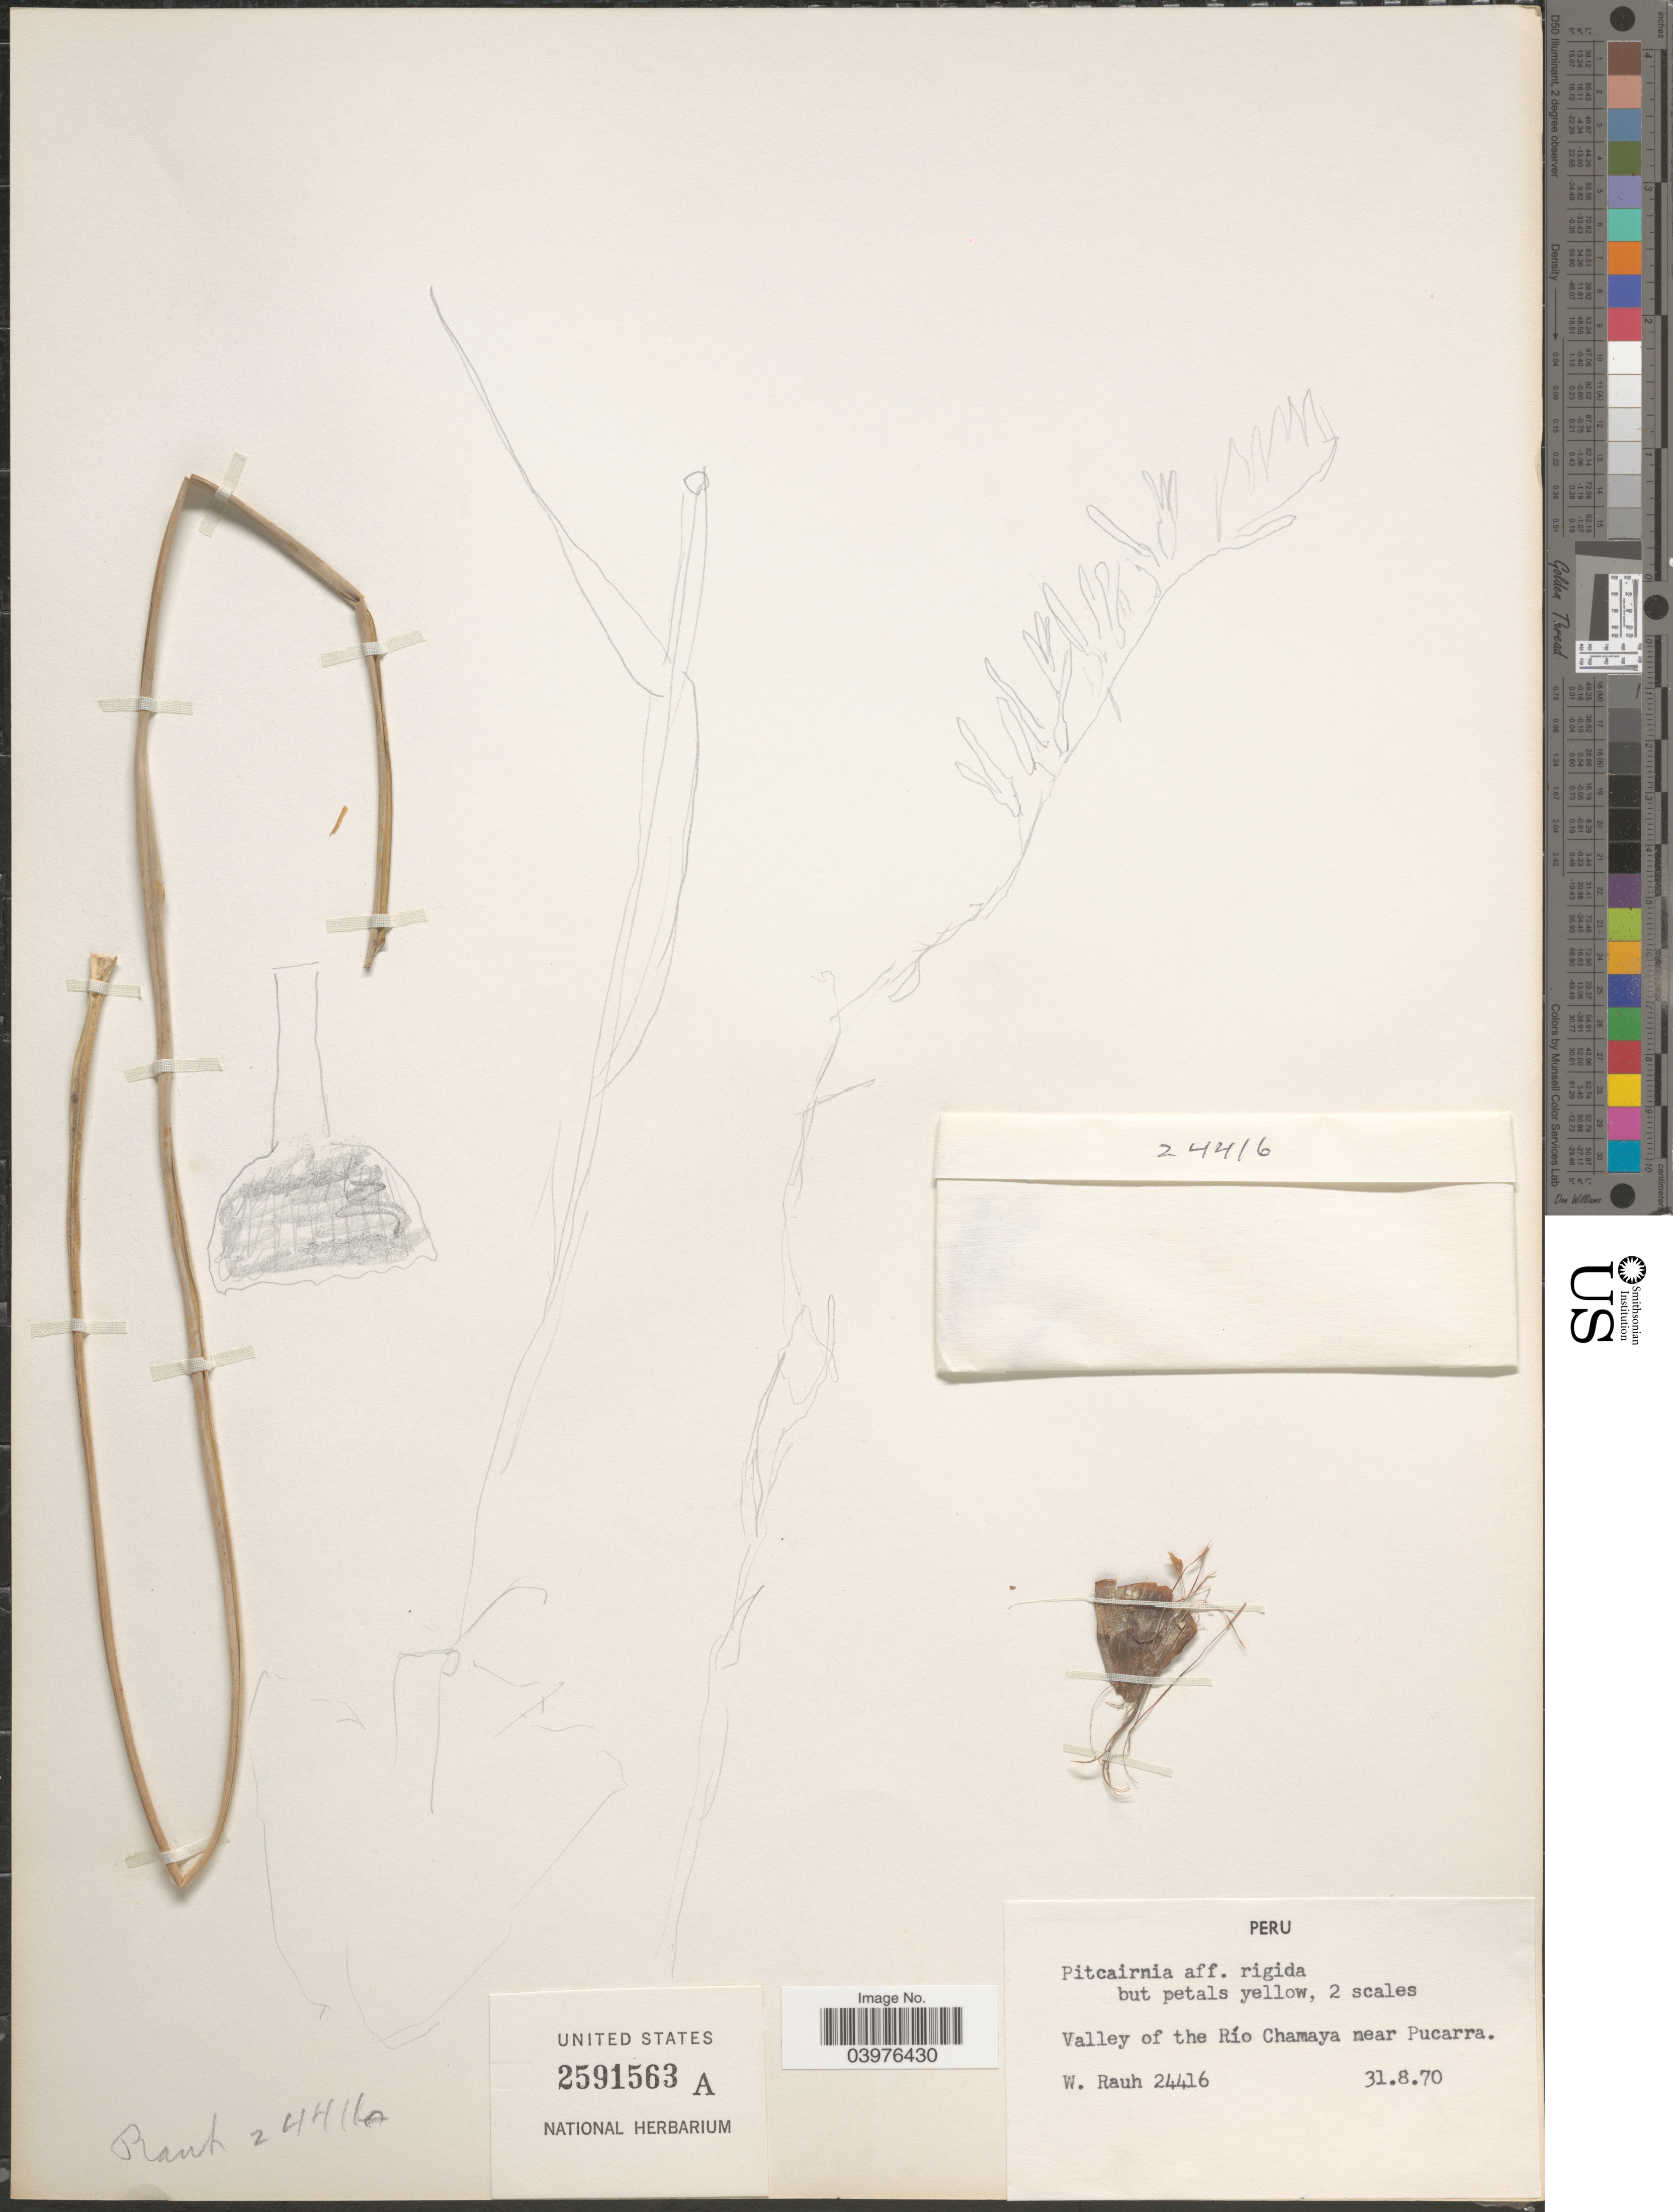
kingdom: Plantae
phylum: Tracheophyta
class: Liliopsida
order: Poales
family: Bromeliaceae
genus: Pitcairnia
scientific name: Pitcairnia rigida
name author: Mez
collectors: W. Rauh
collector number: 24416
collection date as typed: Transcribed d/m/y: 31/8/70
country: Peru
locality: Valley of the Río Chamaya near Pucarra.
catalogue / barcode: US 2591563A